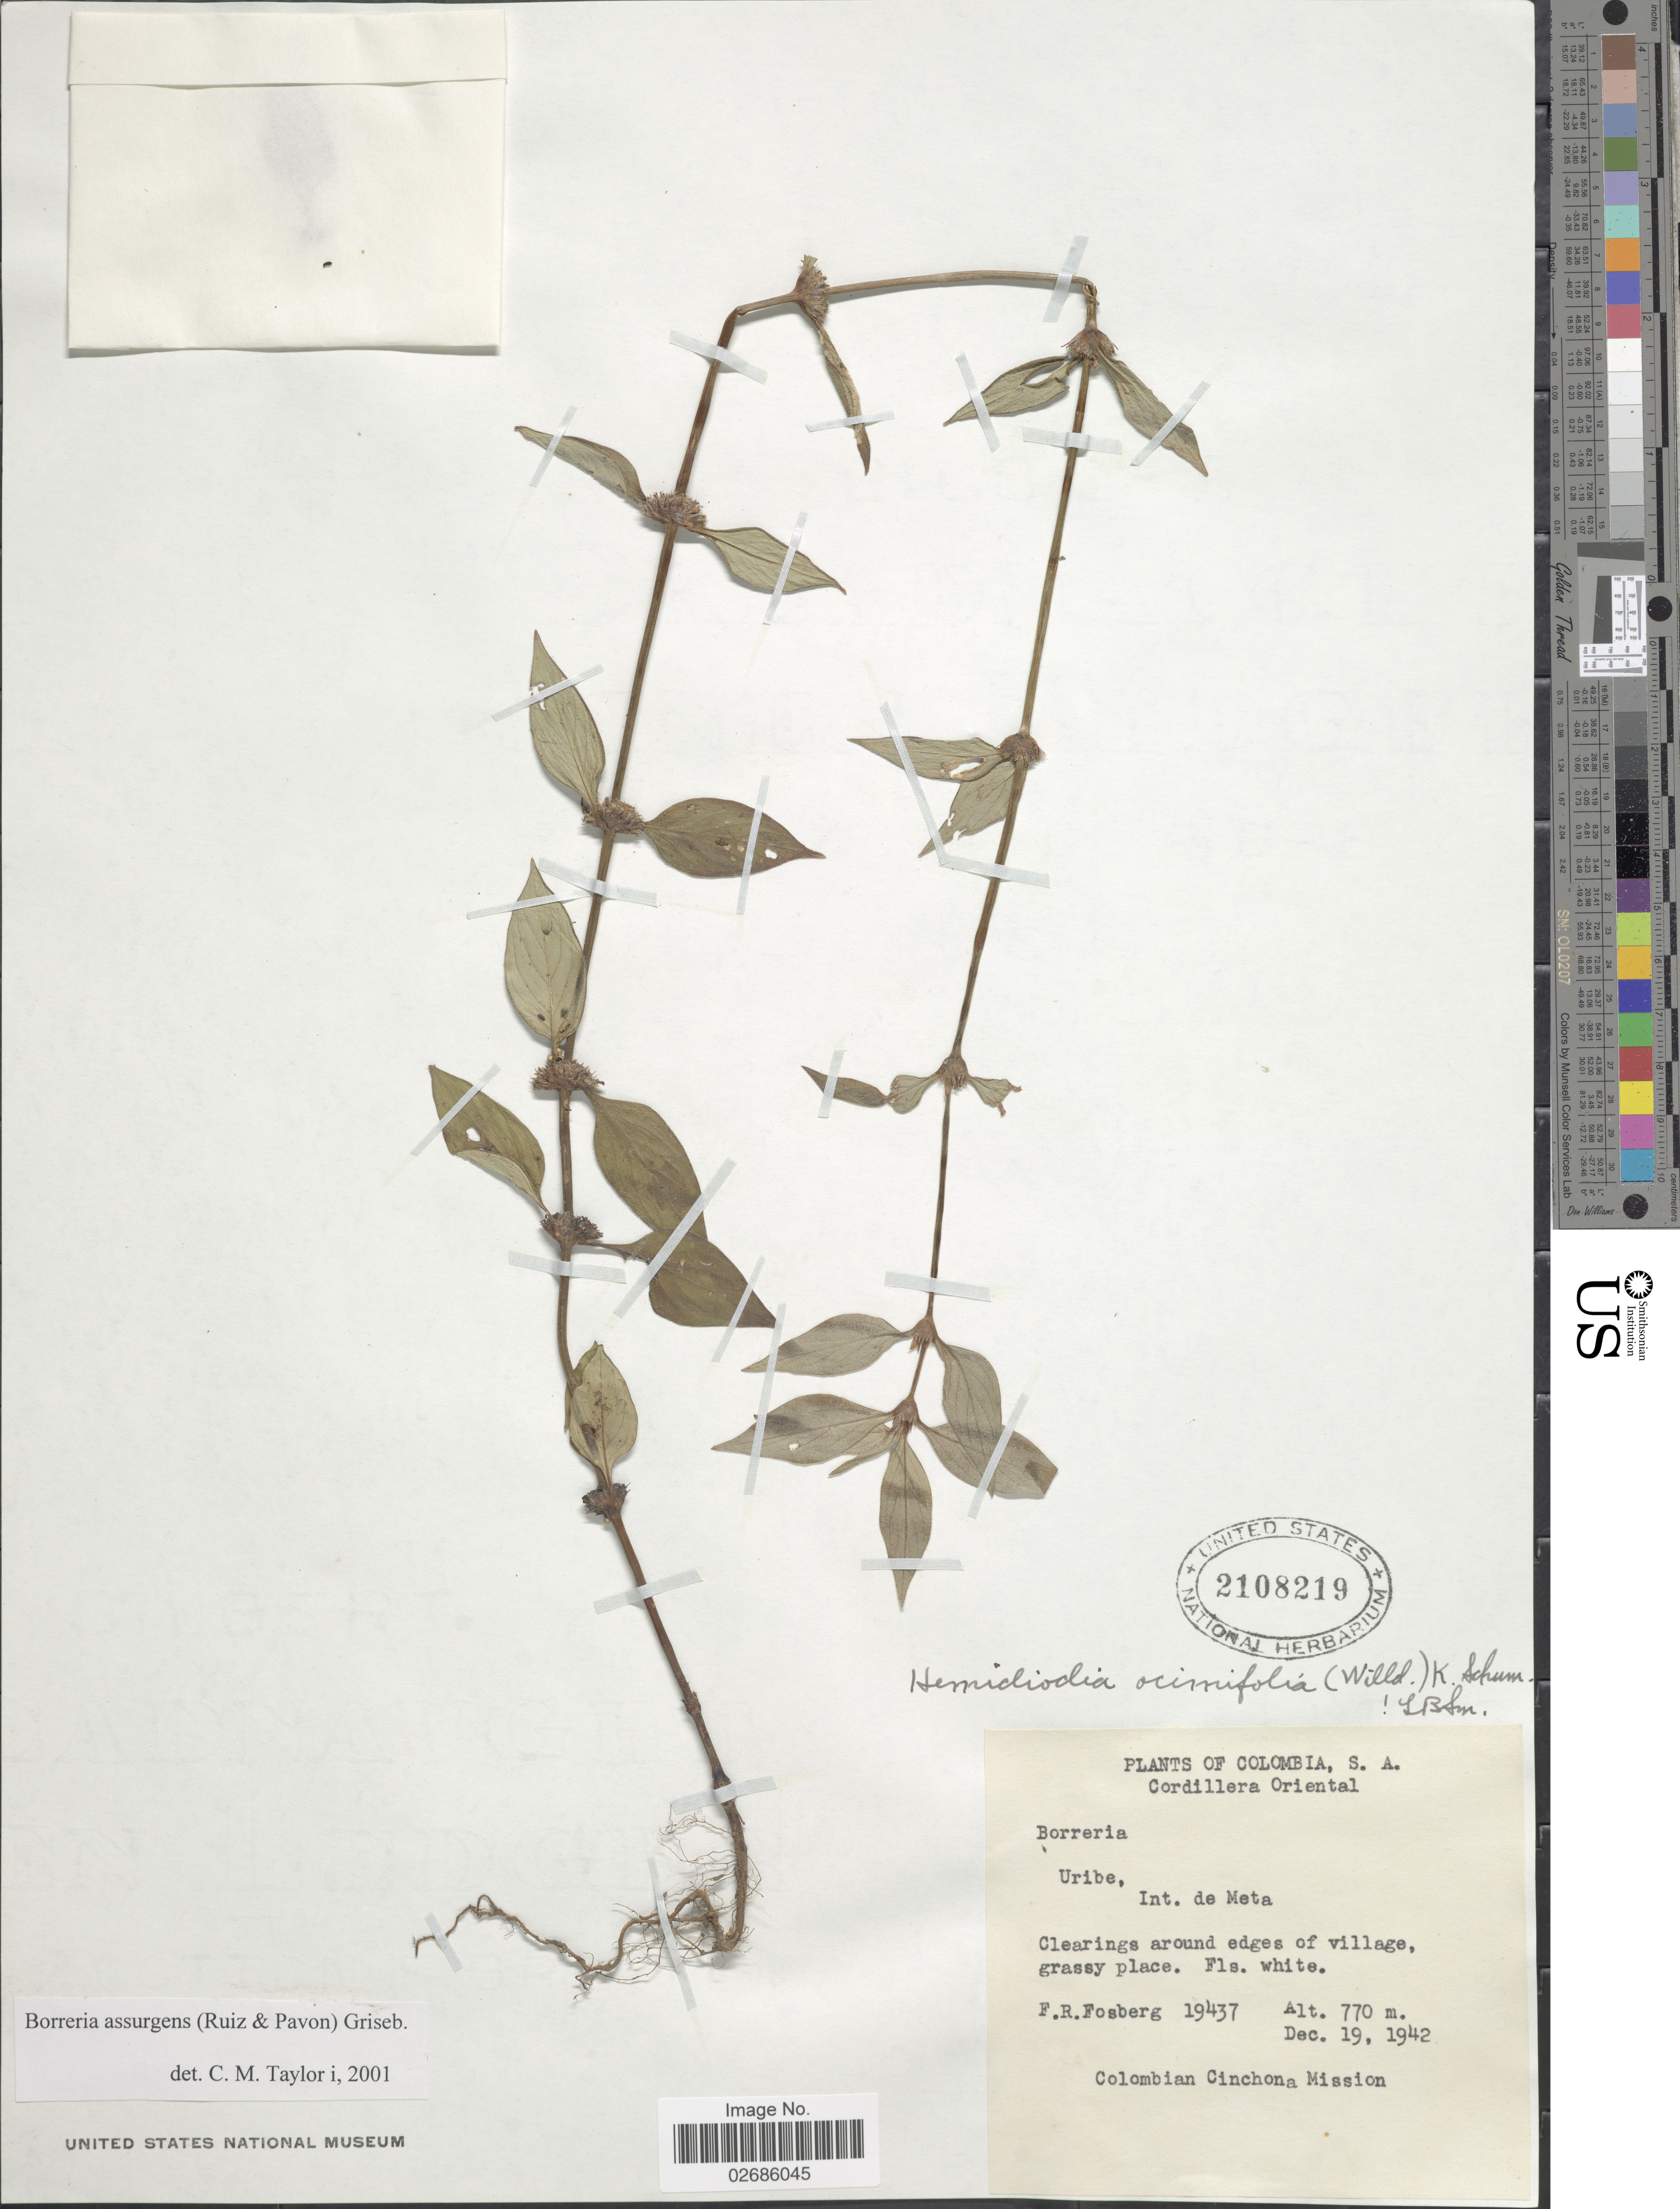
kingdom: Plantae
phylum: Tracheophyta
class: Magnoliopsida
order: Gentianales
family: Rubiaceae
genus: Borreria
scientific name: Borreria assurgens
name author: (Ruiz & Pav.) Griseb.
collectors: F. R. Fosberg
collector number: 19437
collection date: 1942-12-19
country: Colombia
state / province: Meta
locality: Cordillera Oriental. Uribe, Int. de Meta.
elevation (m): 770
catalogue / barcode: US 2108219